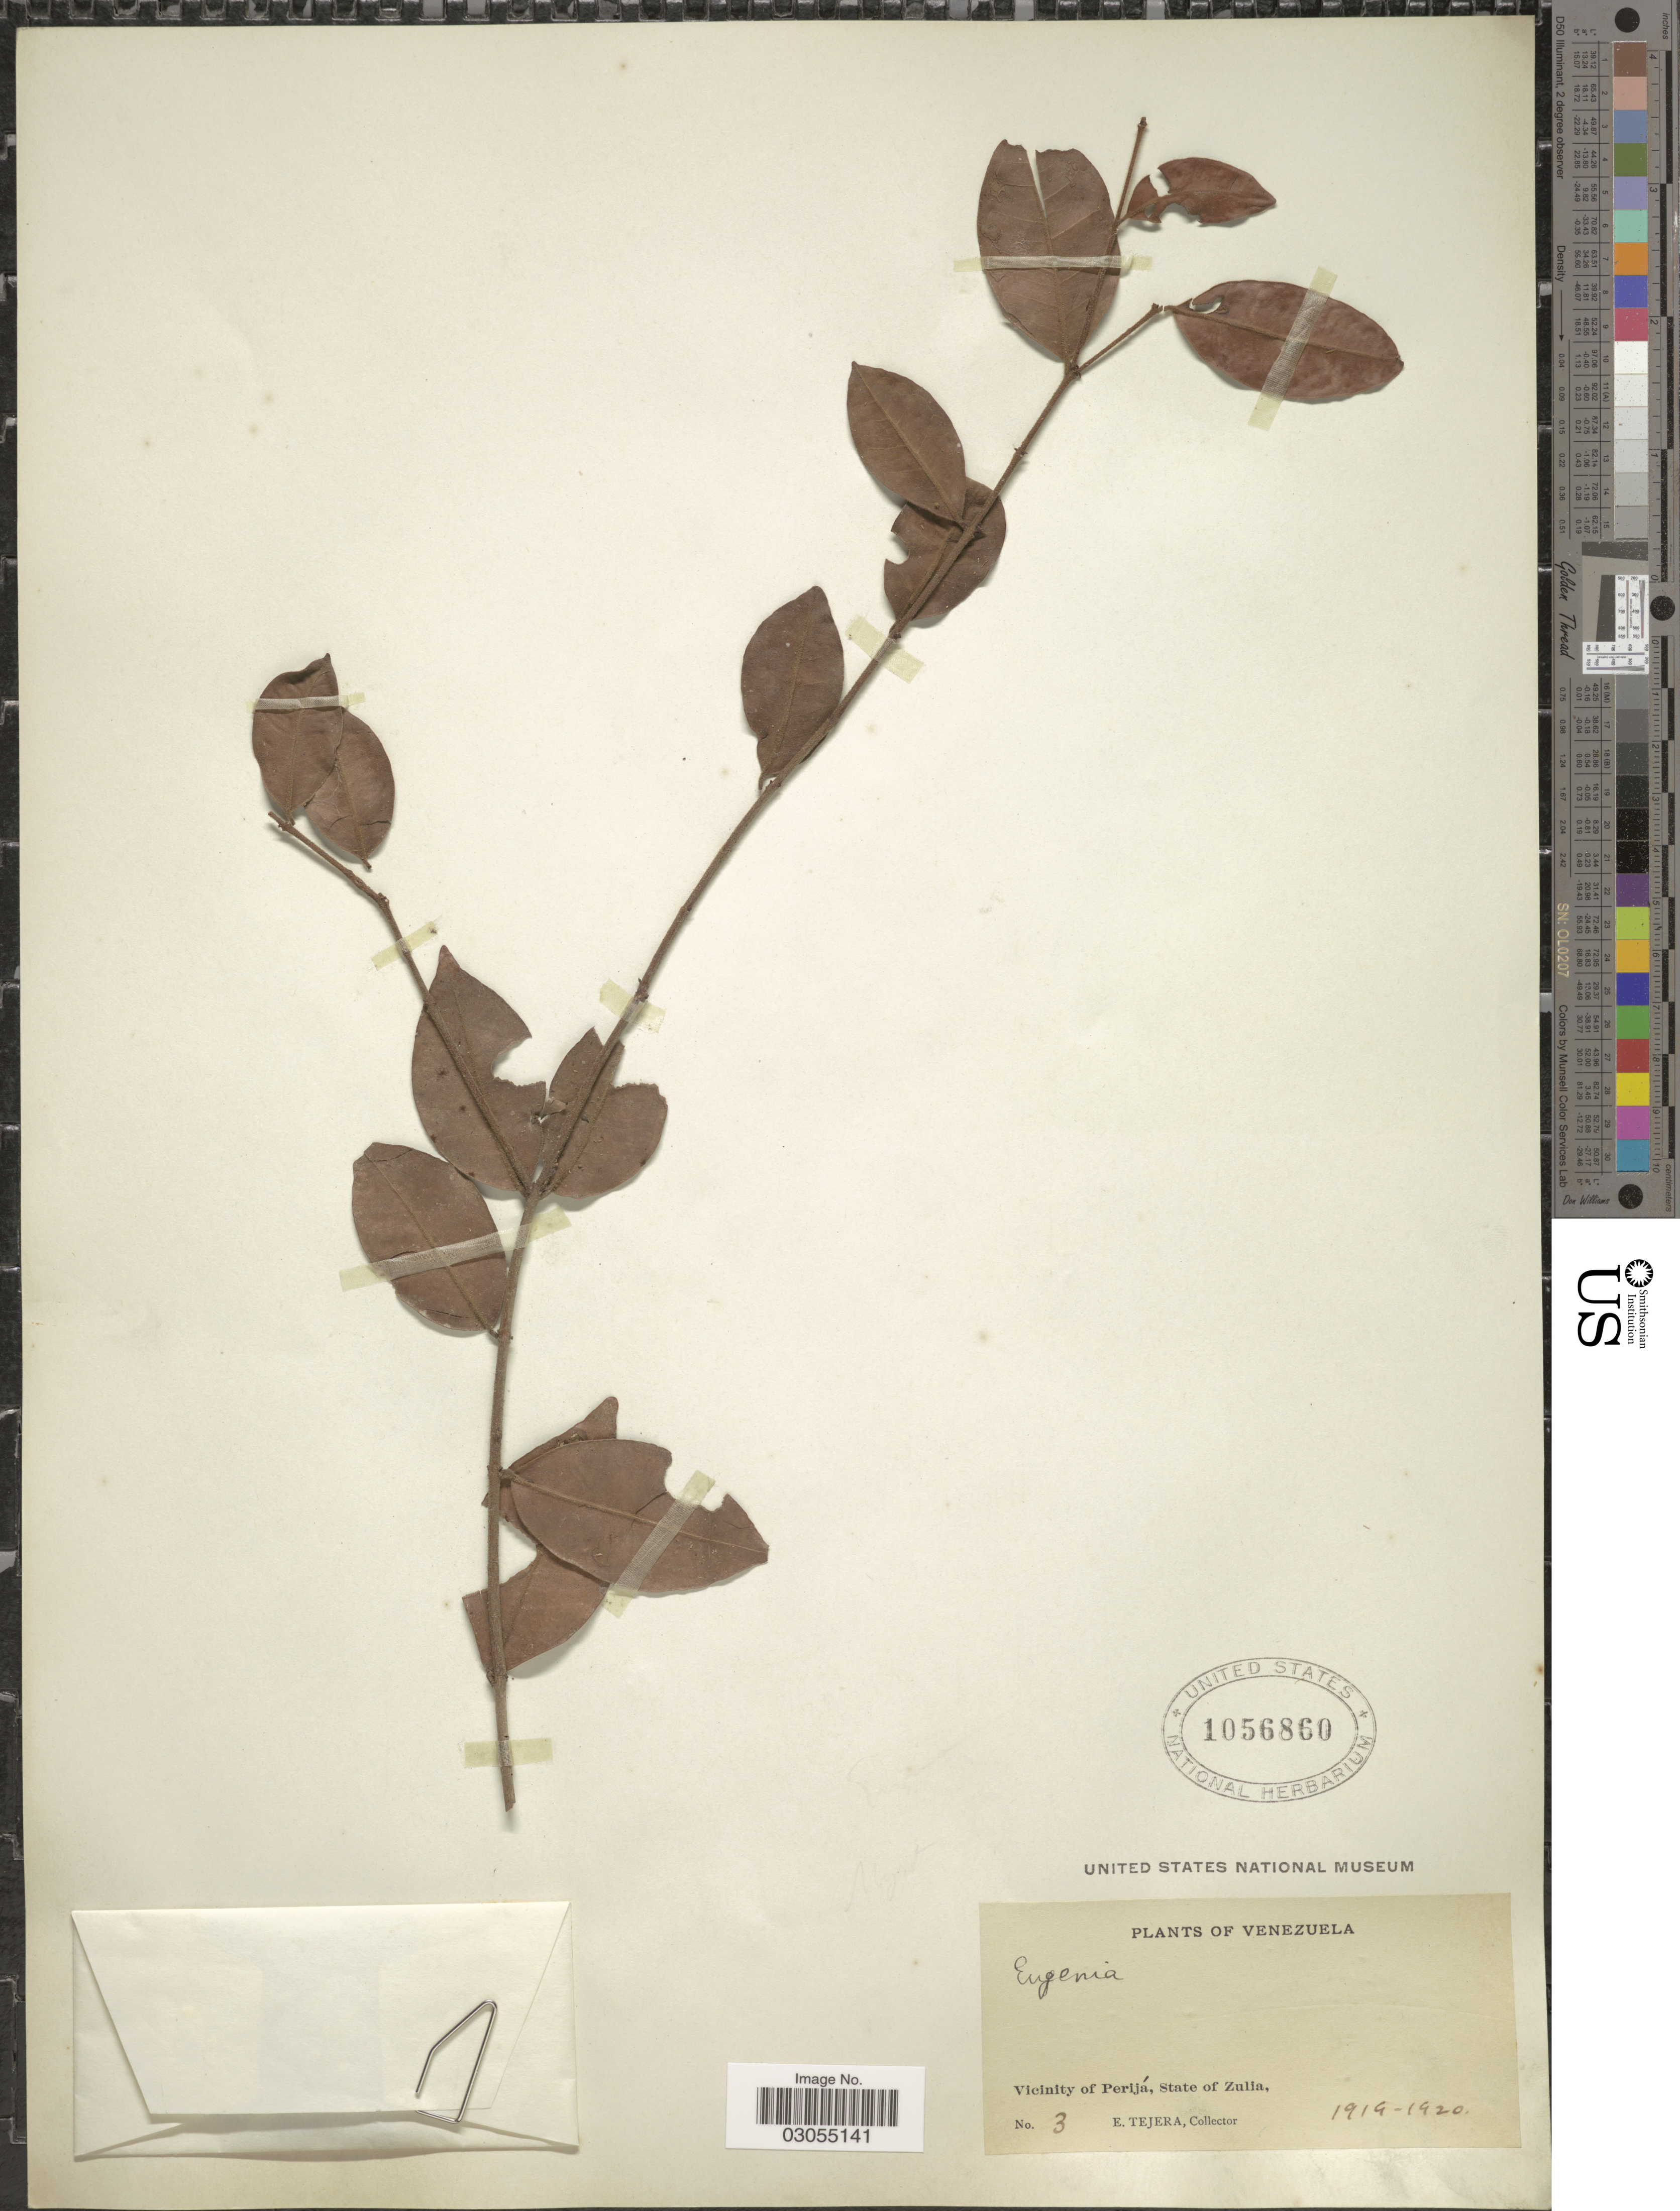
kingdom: Plantae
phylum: Tracheophyta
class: Magnoliopsida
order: Myrtales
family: Myrtaceae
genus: Eugenia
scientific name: Eugenia sp.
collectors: E. Tejera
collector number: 3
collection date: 1919/1920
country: Venezuela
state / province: Zulia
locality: Vicinity of Perijá, State of Zulia.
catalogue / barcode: US 1056860